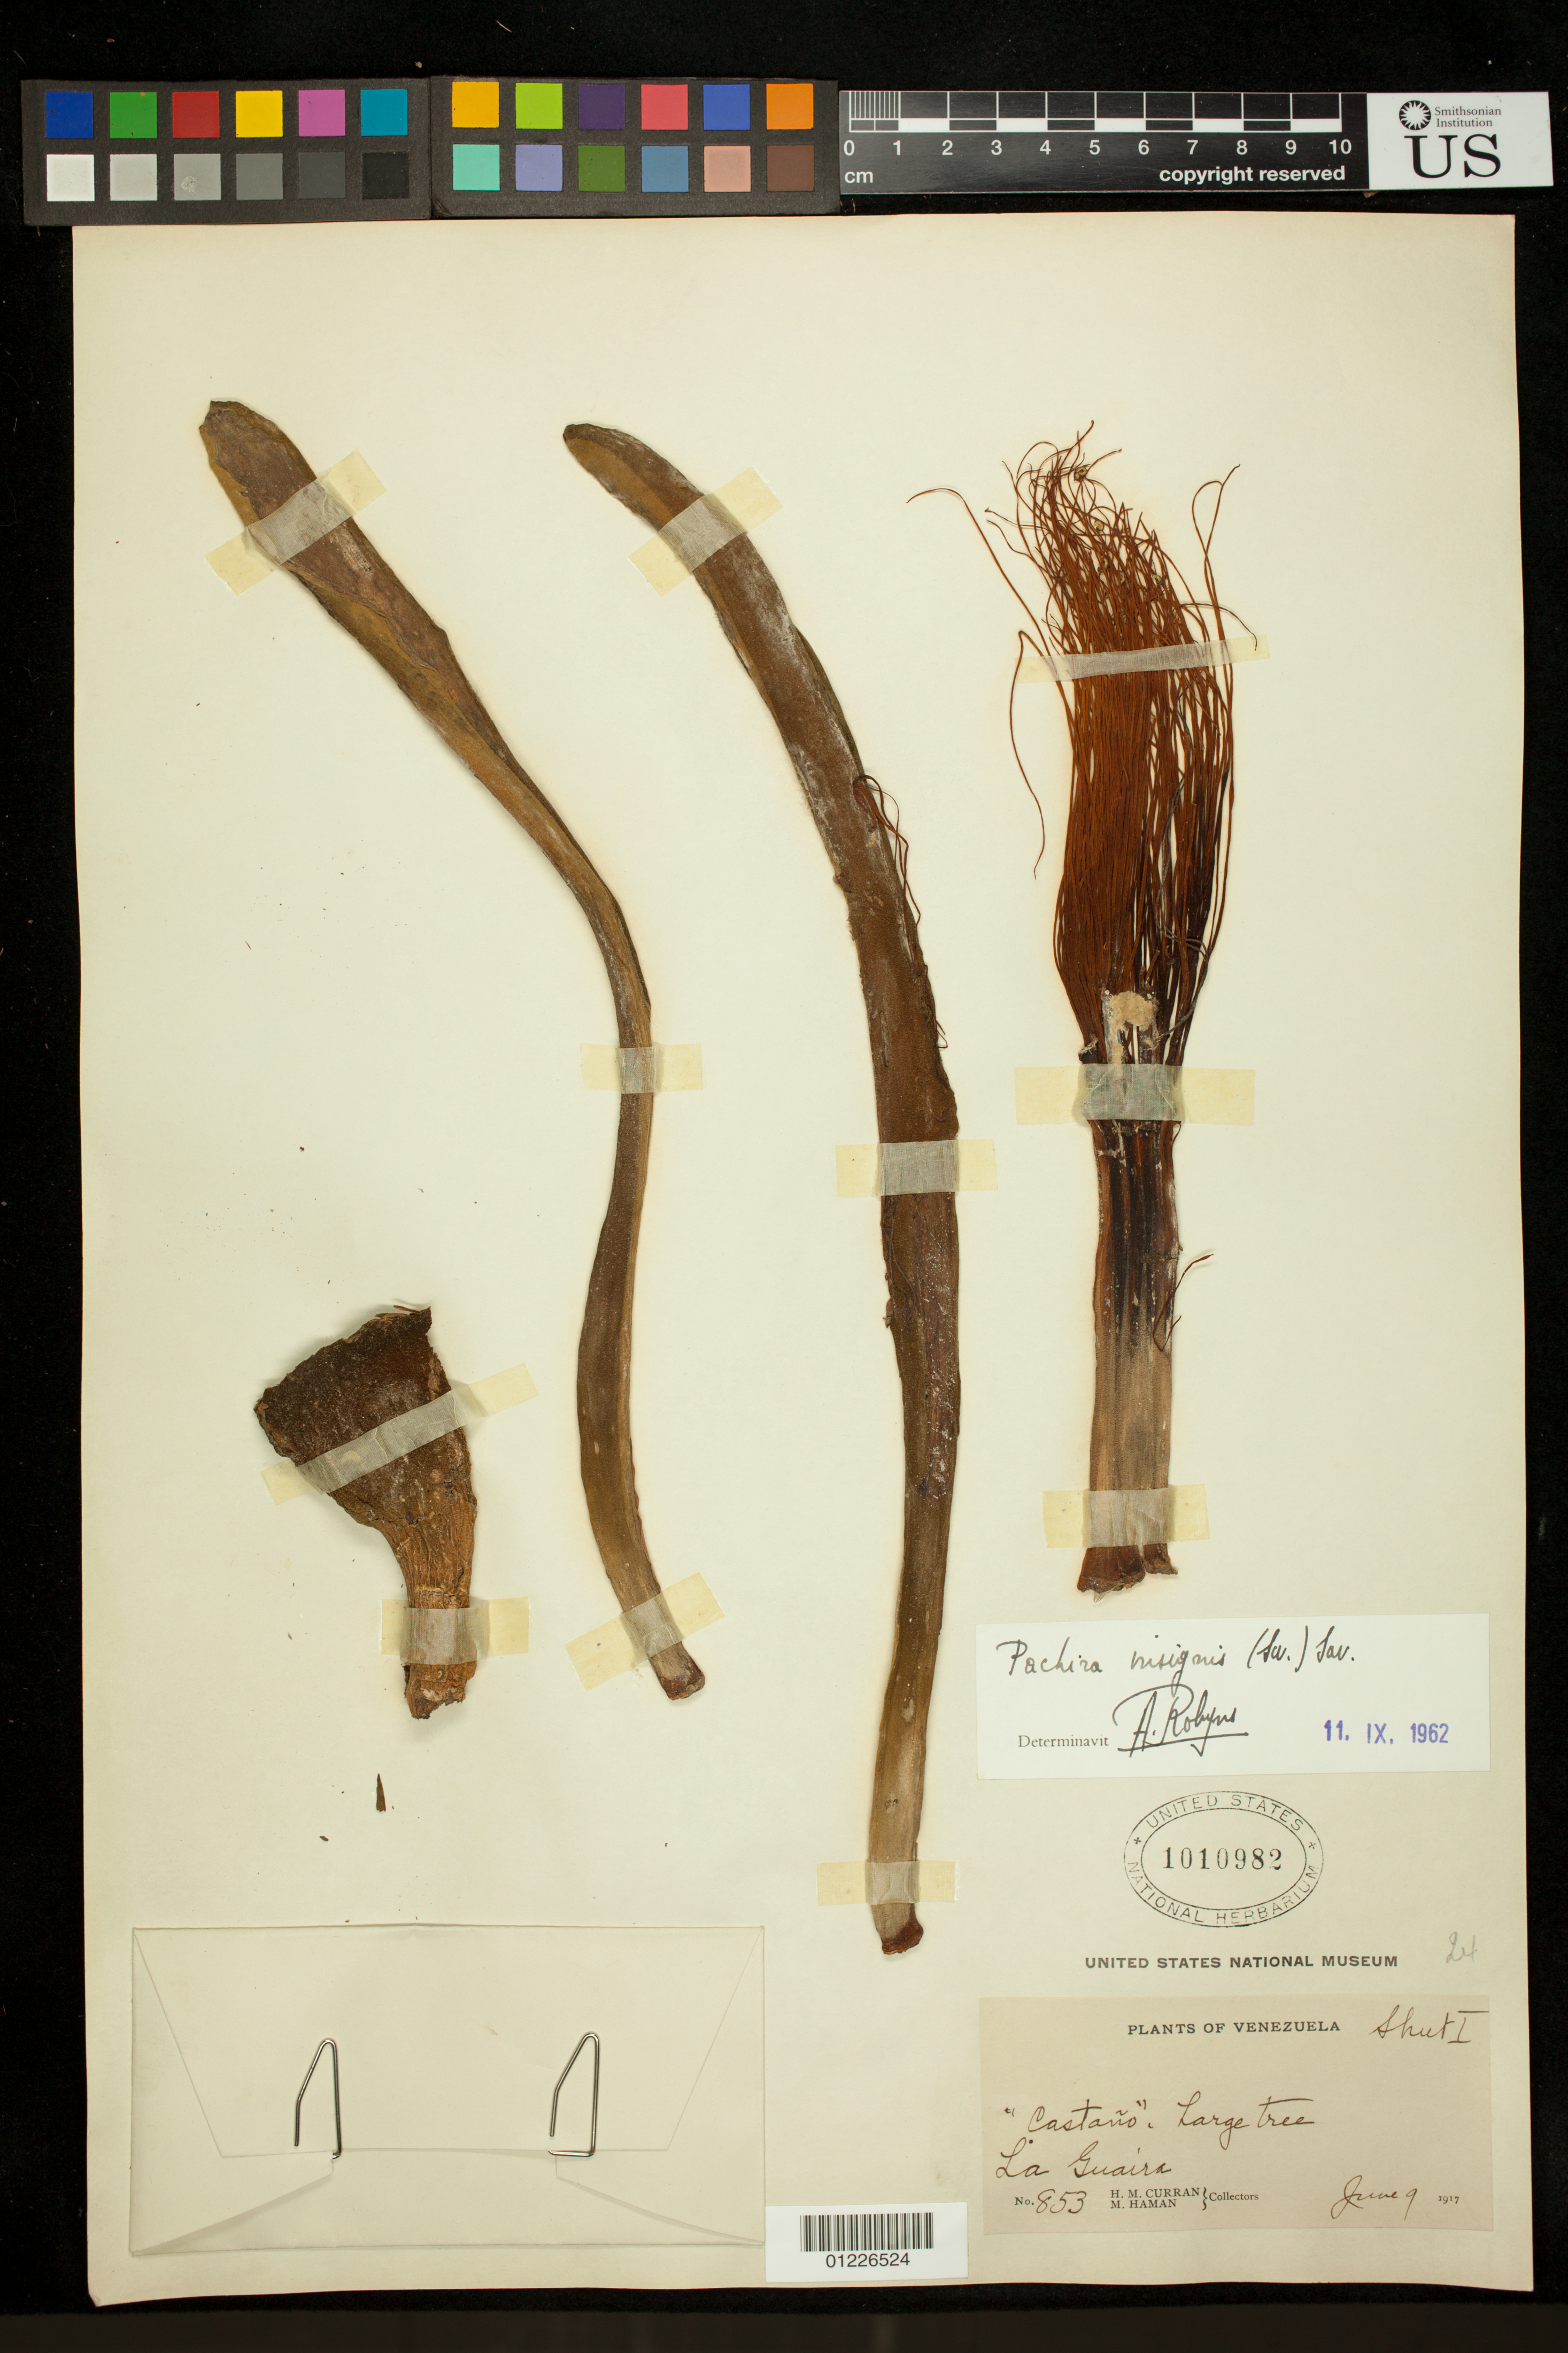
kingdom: Plantae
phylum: Tracheophyta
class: Magnoliopsida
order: Malvales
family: Malvaceae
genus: Pachira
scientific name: Pachira insignis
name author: (Sw.) Sw. ex Savigny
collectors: H. M. Curran & M. Haman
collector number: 853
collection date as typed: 6/9/1917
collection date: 1917-06-09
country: Venezuela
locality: La Guaira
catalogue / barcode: US 1010982